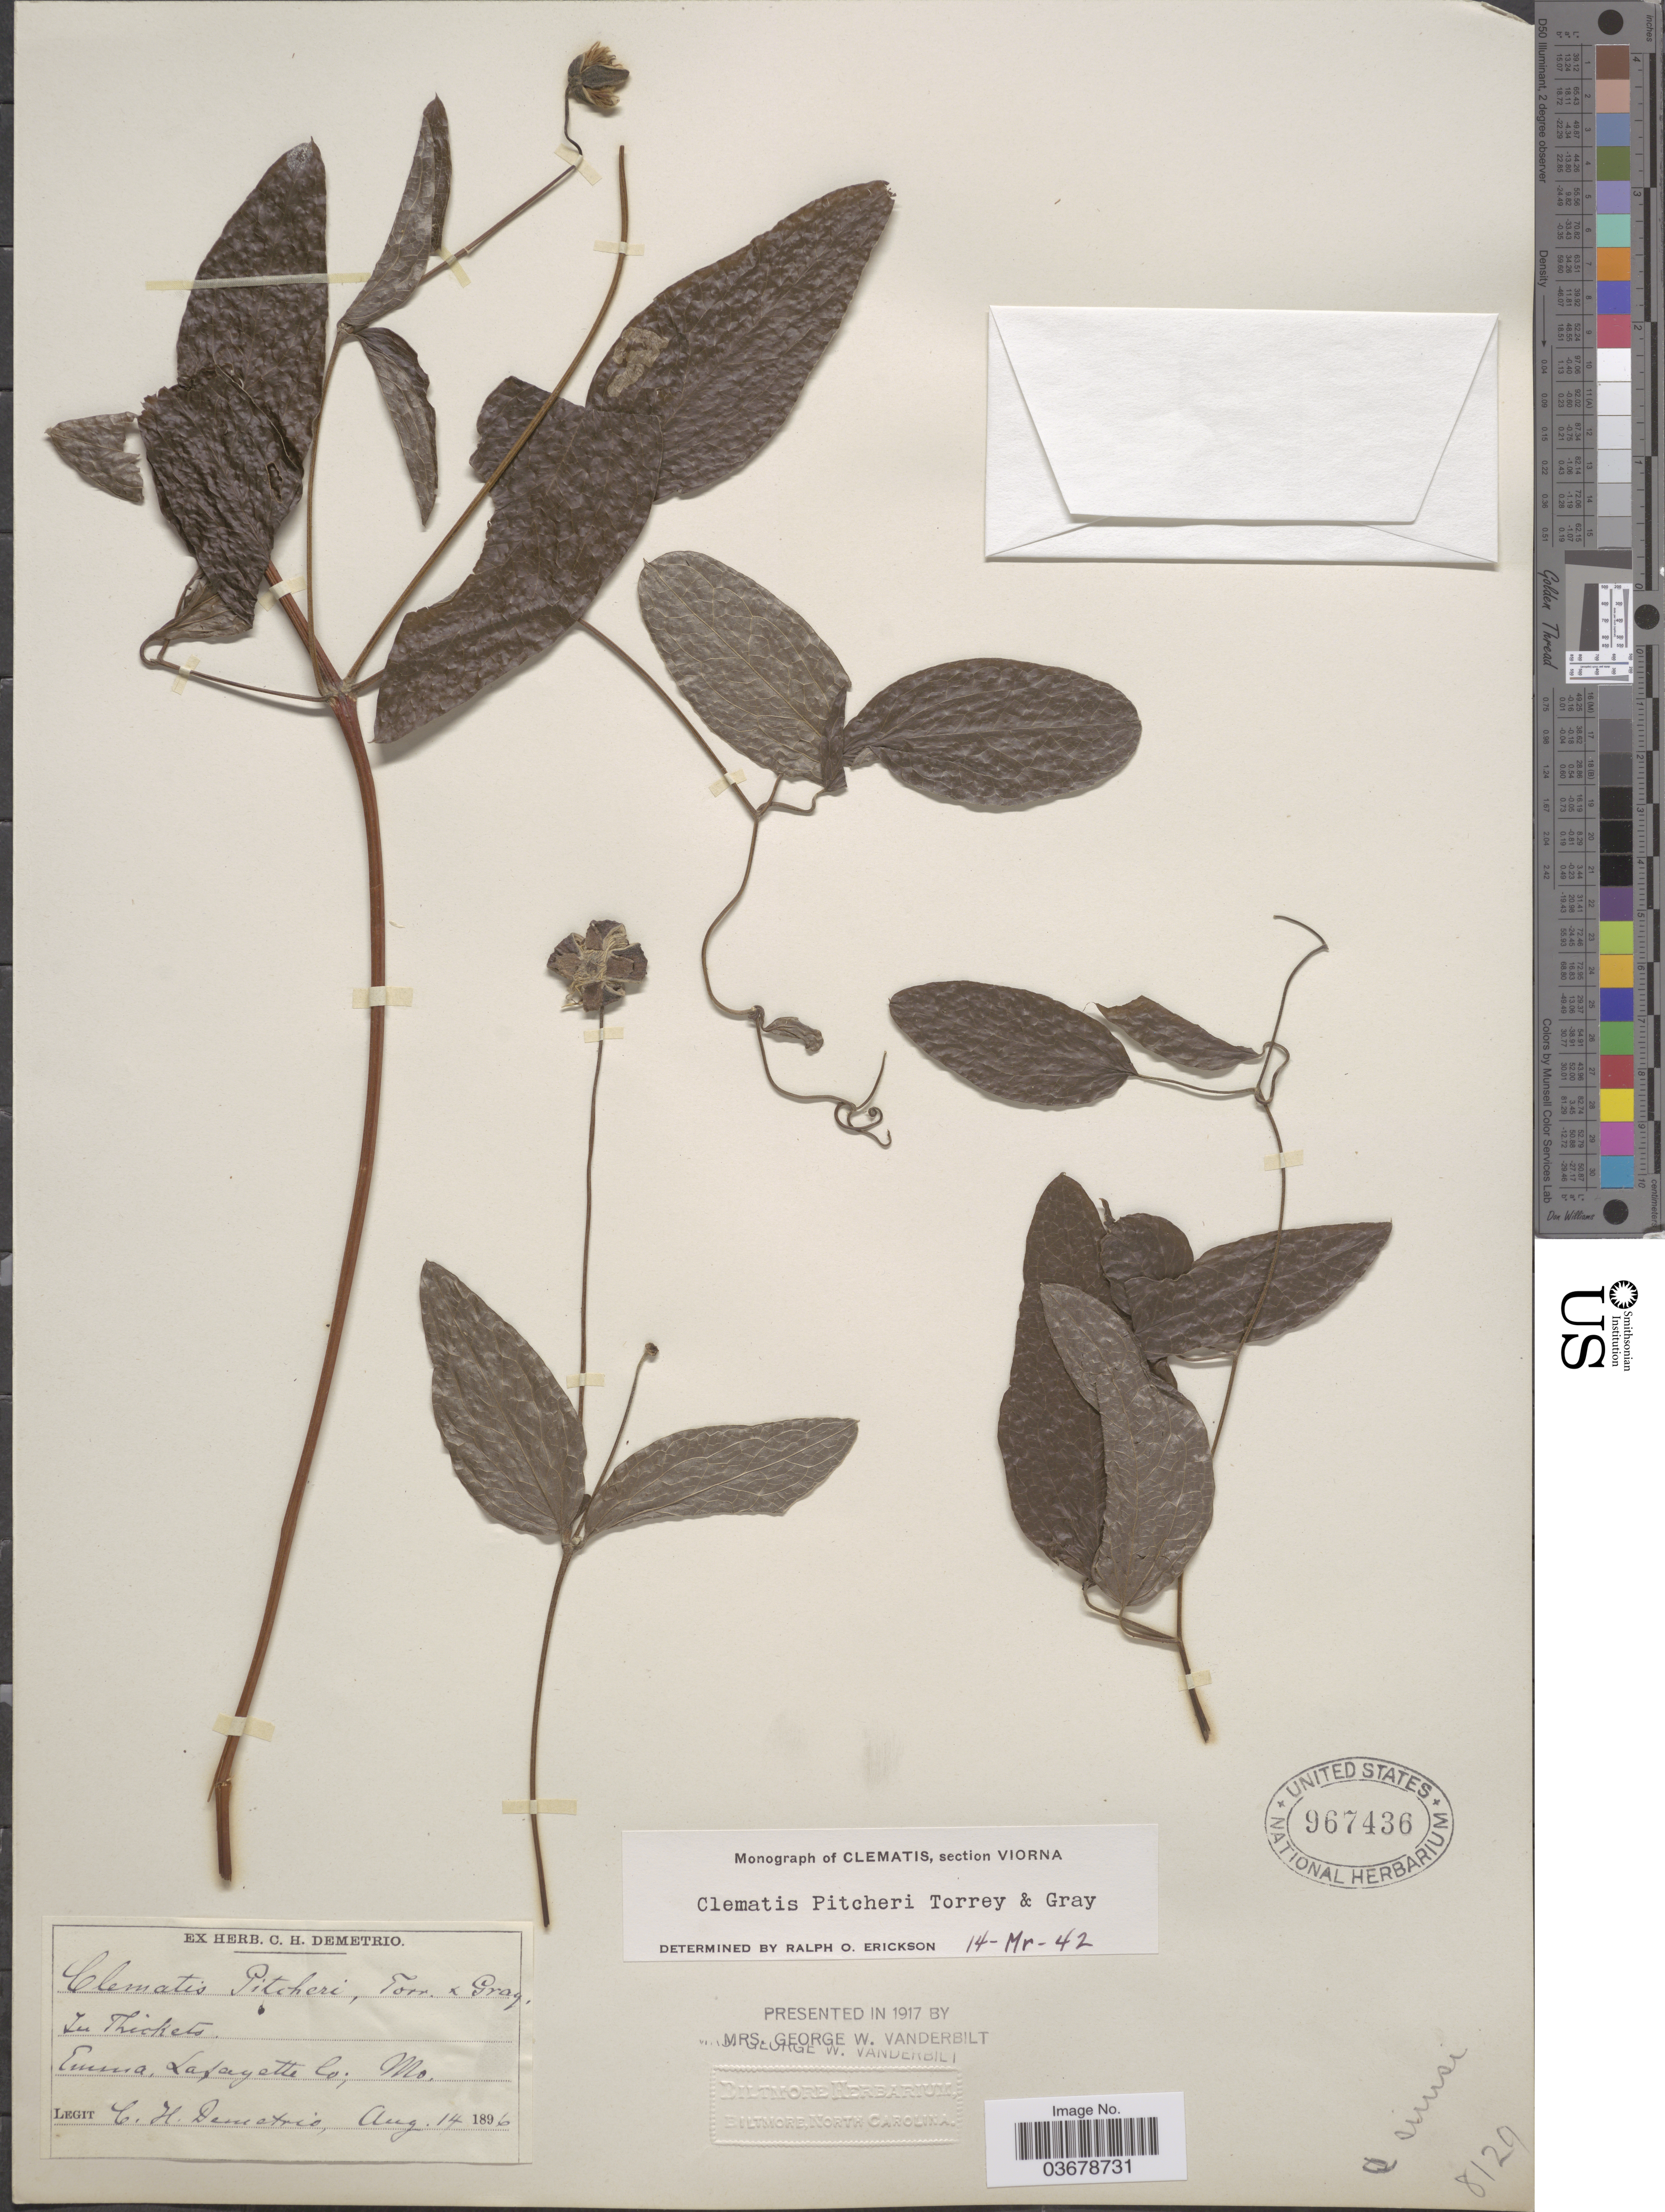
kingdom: Plantae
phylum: Tracheophyta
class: Magnoliopsida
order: Ranunculales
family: Ranunculaceae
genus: Clematis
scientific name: Clematis viorna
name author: L.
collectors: C. Demetrio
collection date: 1896-08-14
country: United States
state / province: Missouri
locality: Emma, Lafayette Co.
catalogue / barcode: US 967436